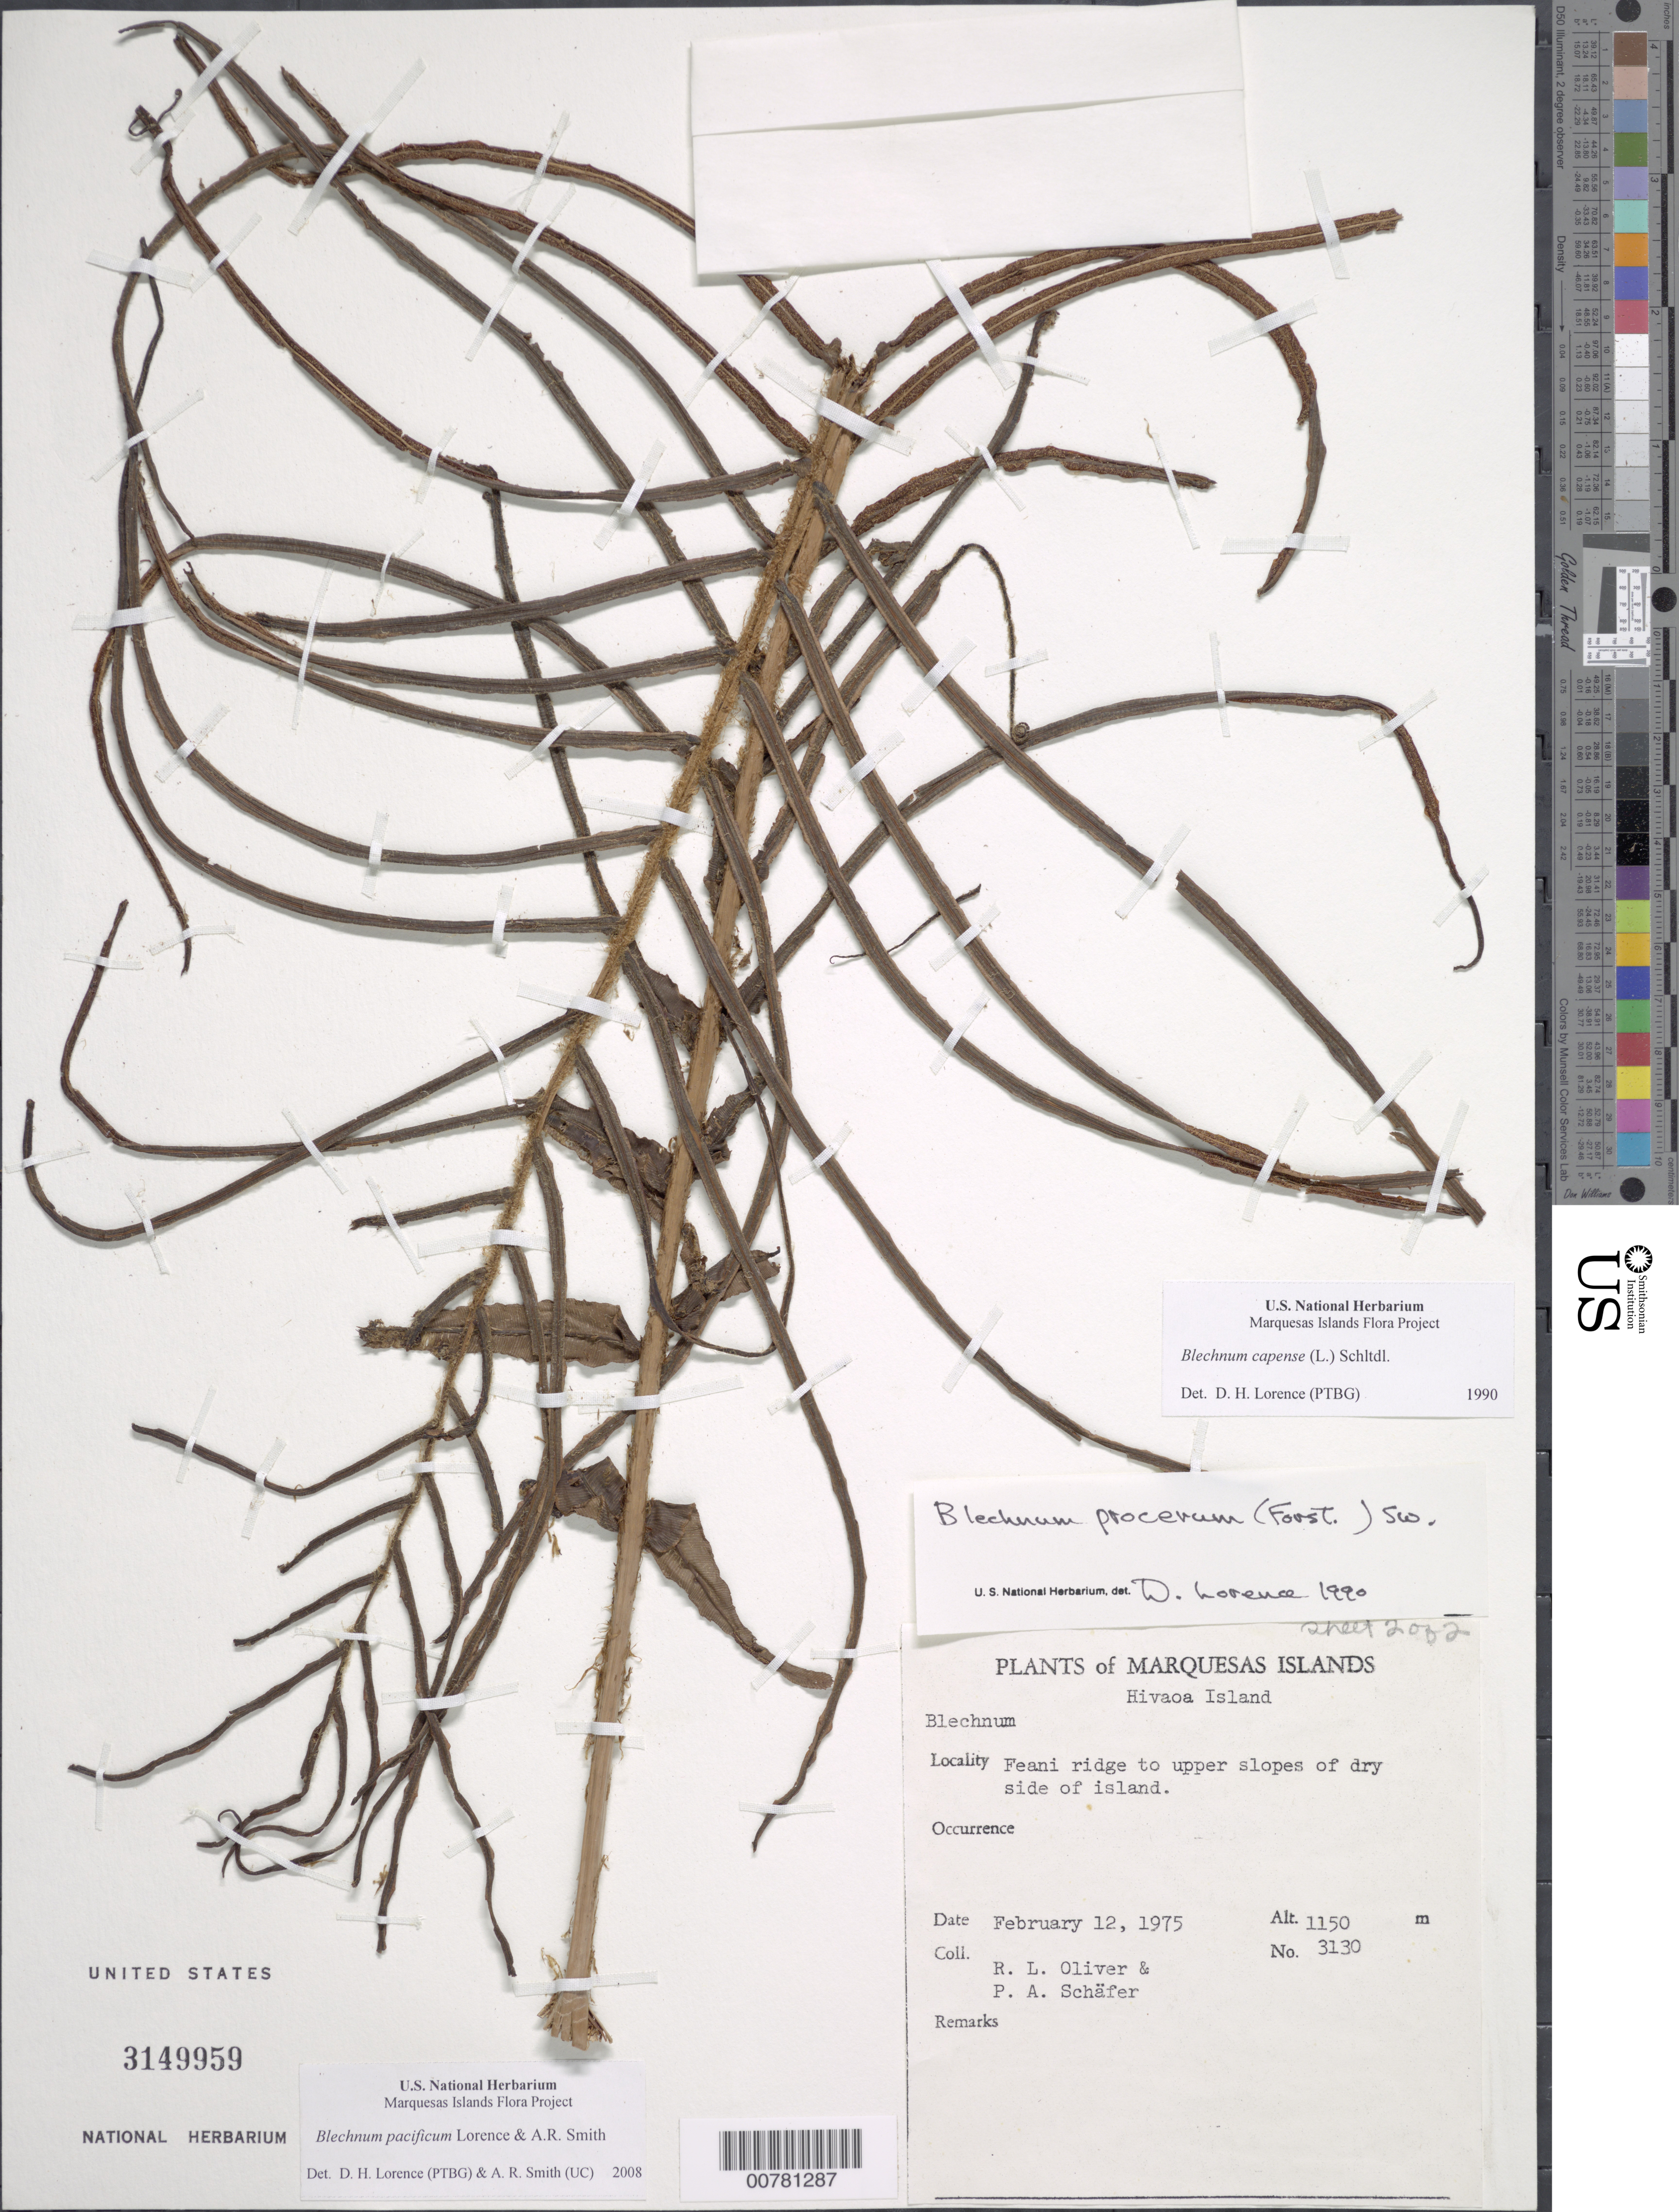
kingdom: Plantae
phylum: Tracheophyta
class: Polypodiopsida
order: Polypodiales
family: Blechnaceae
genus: Blechnum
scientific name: Blechnum pacificum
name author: Lorence & A.R. Sm.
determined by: Lorence, David H.; Smith, A. R.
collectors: R. L. Oliver & P. A. Schäfer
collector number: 3130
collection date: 1975-02-12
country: French Polynesia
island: Hiva Oa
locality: Feani ridge to upper slopes of dry side of island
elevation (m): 1150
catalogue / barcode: US 3149959